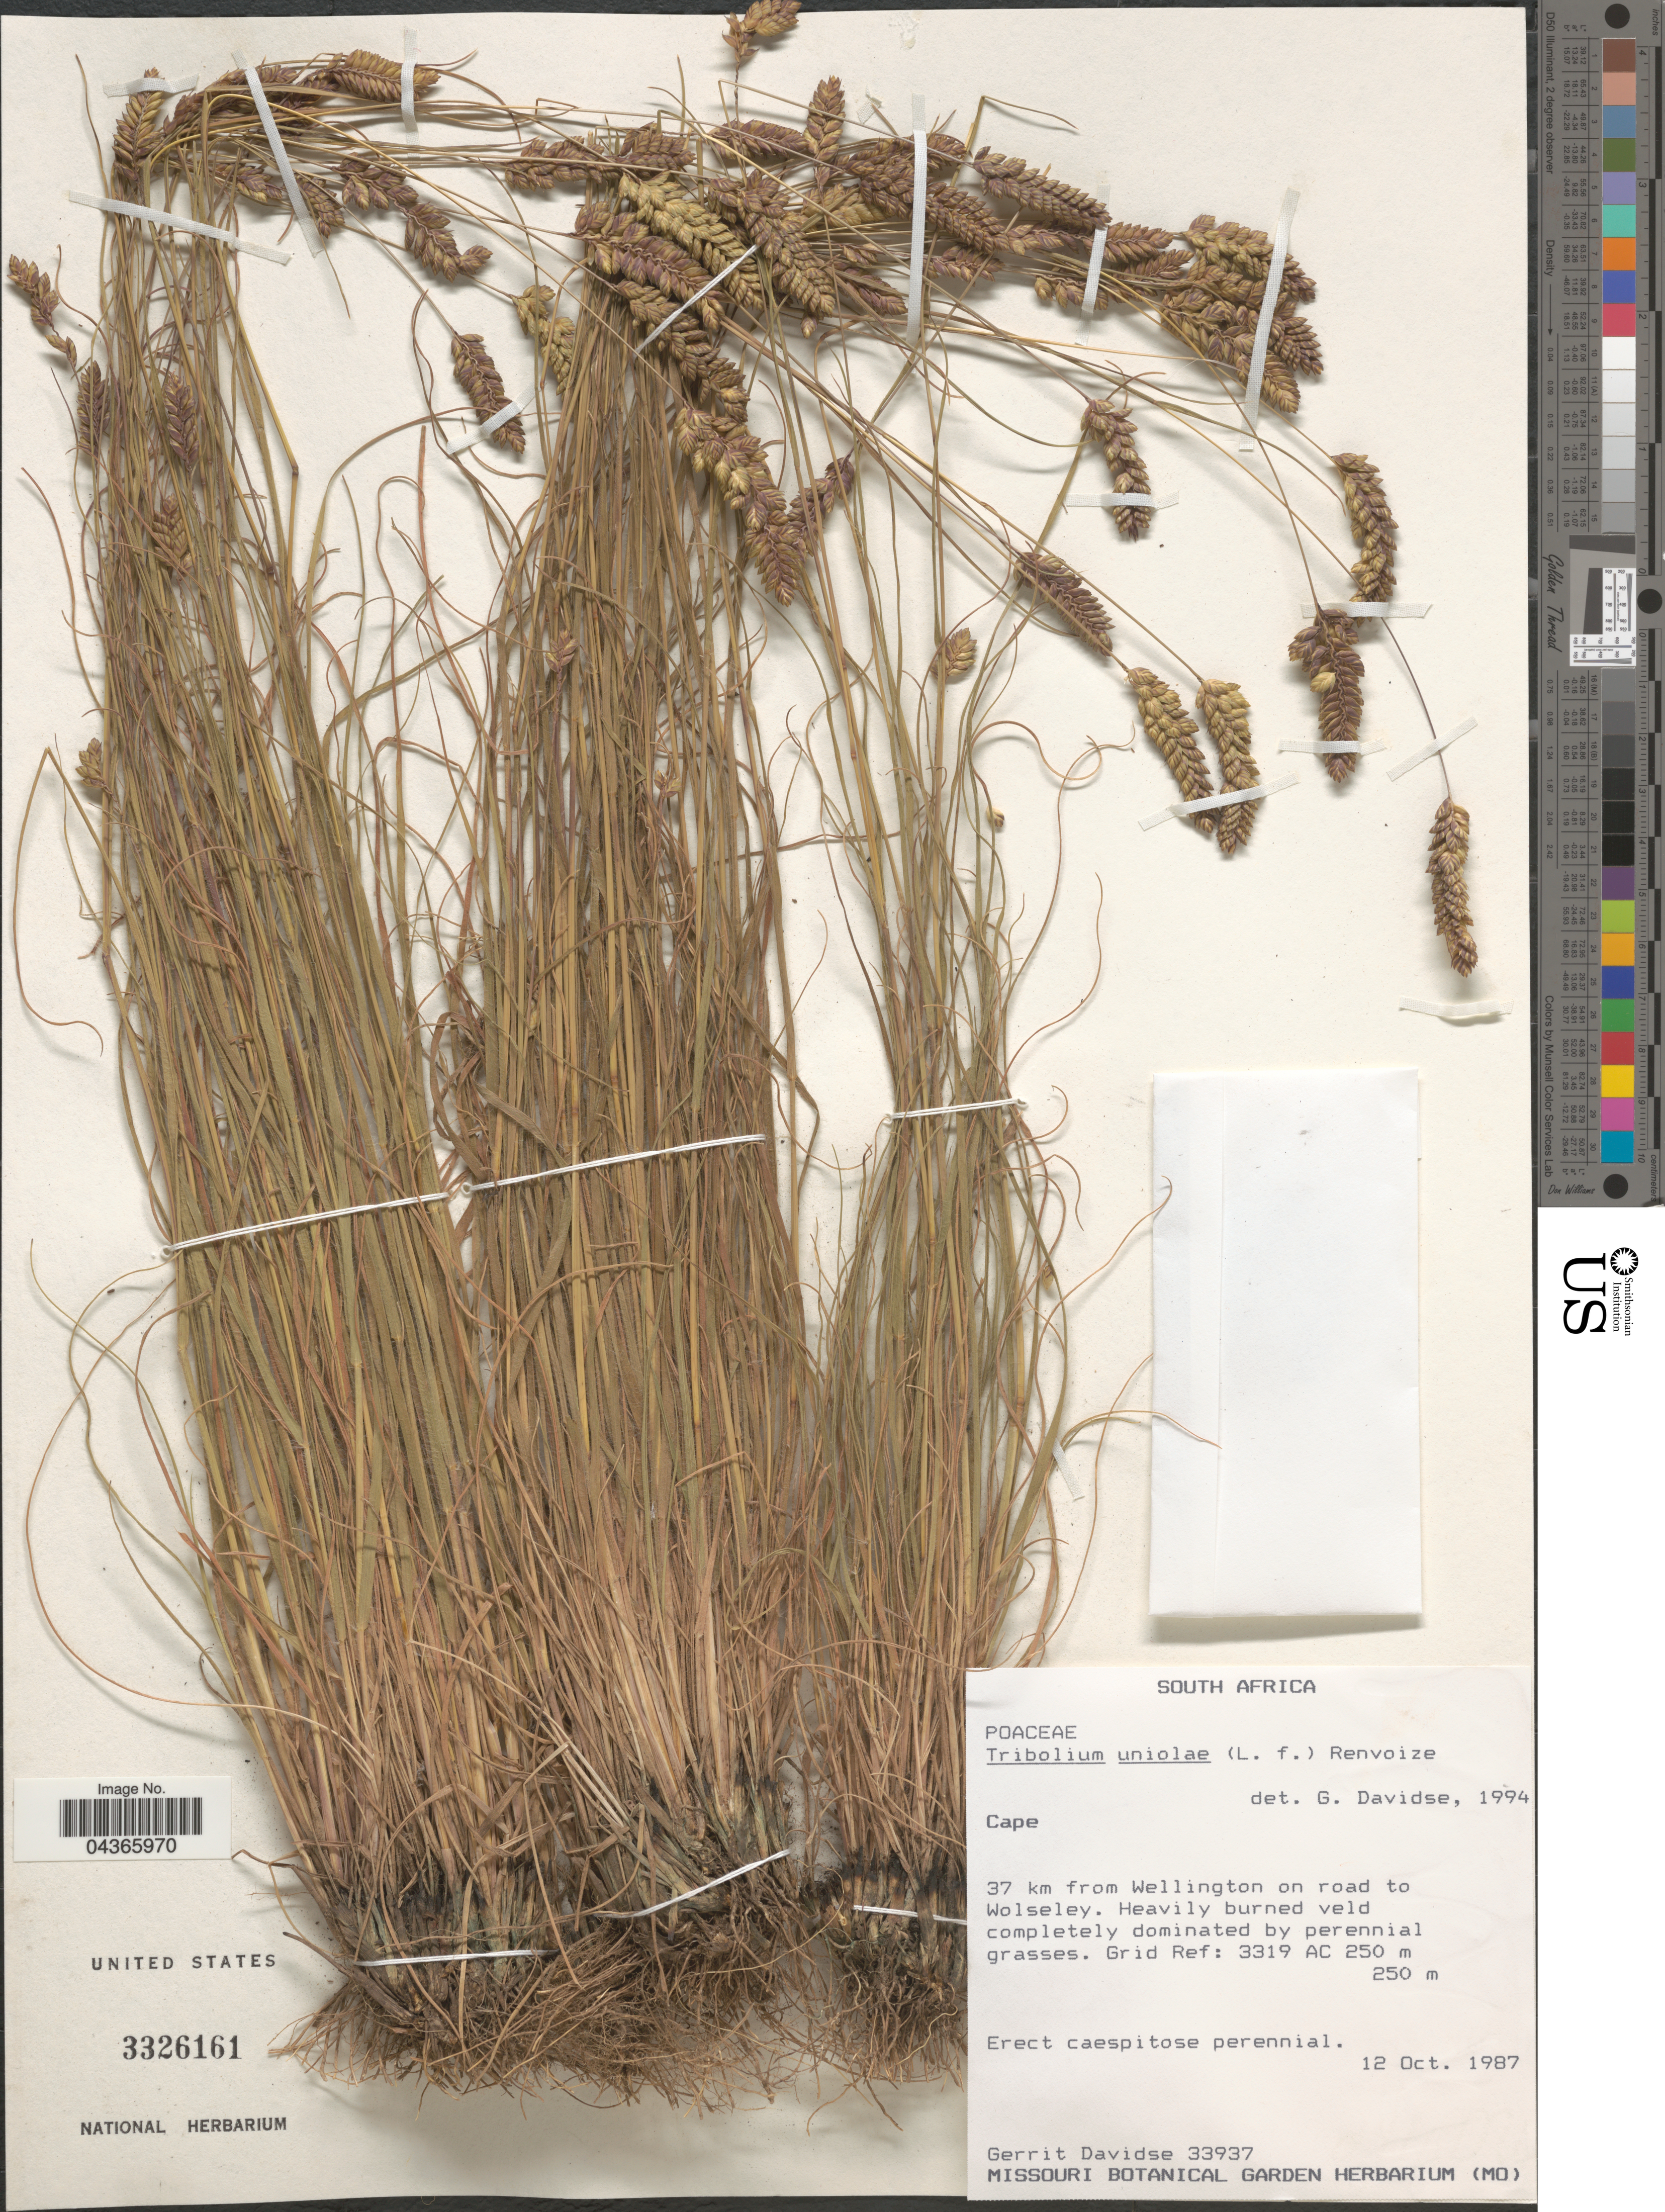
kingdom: Plantae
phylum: Tracheophyta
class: Liliopsida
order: Poales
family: Poaceae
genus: Tribolium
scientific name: Tribolium uniolae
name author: (L. f.) Renvoize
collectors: G. Davidse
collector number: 33937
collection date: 1987-10-12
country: South Africa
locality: Cape. 37 km from Wellington on road to Wolseley. Grid Ref: 3319 AC.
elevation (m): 250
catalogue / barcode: US 3326161